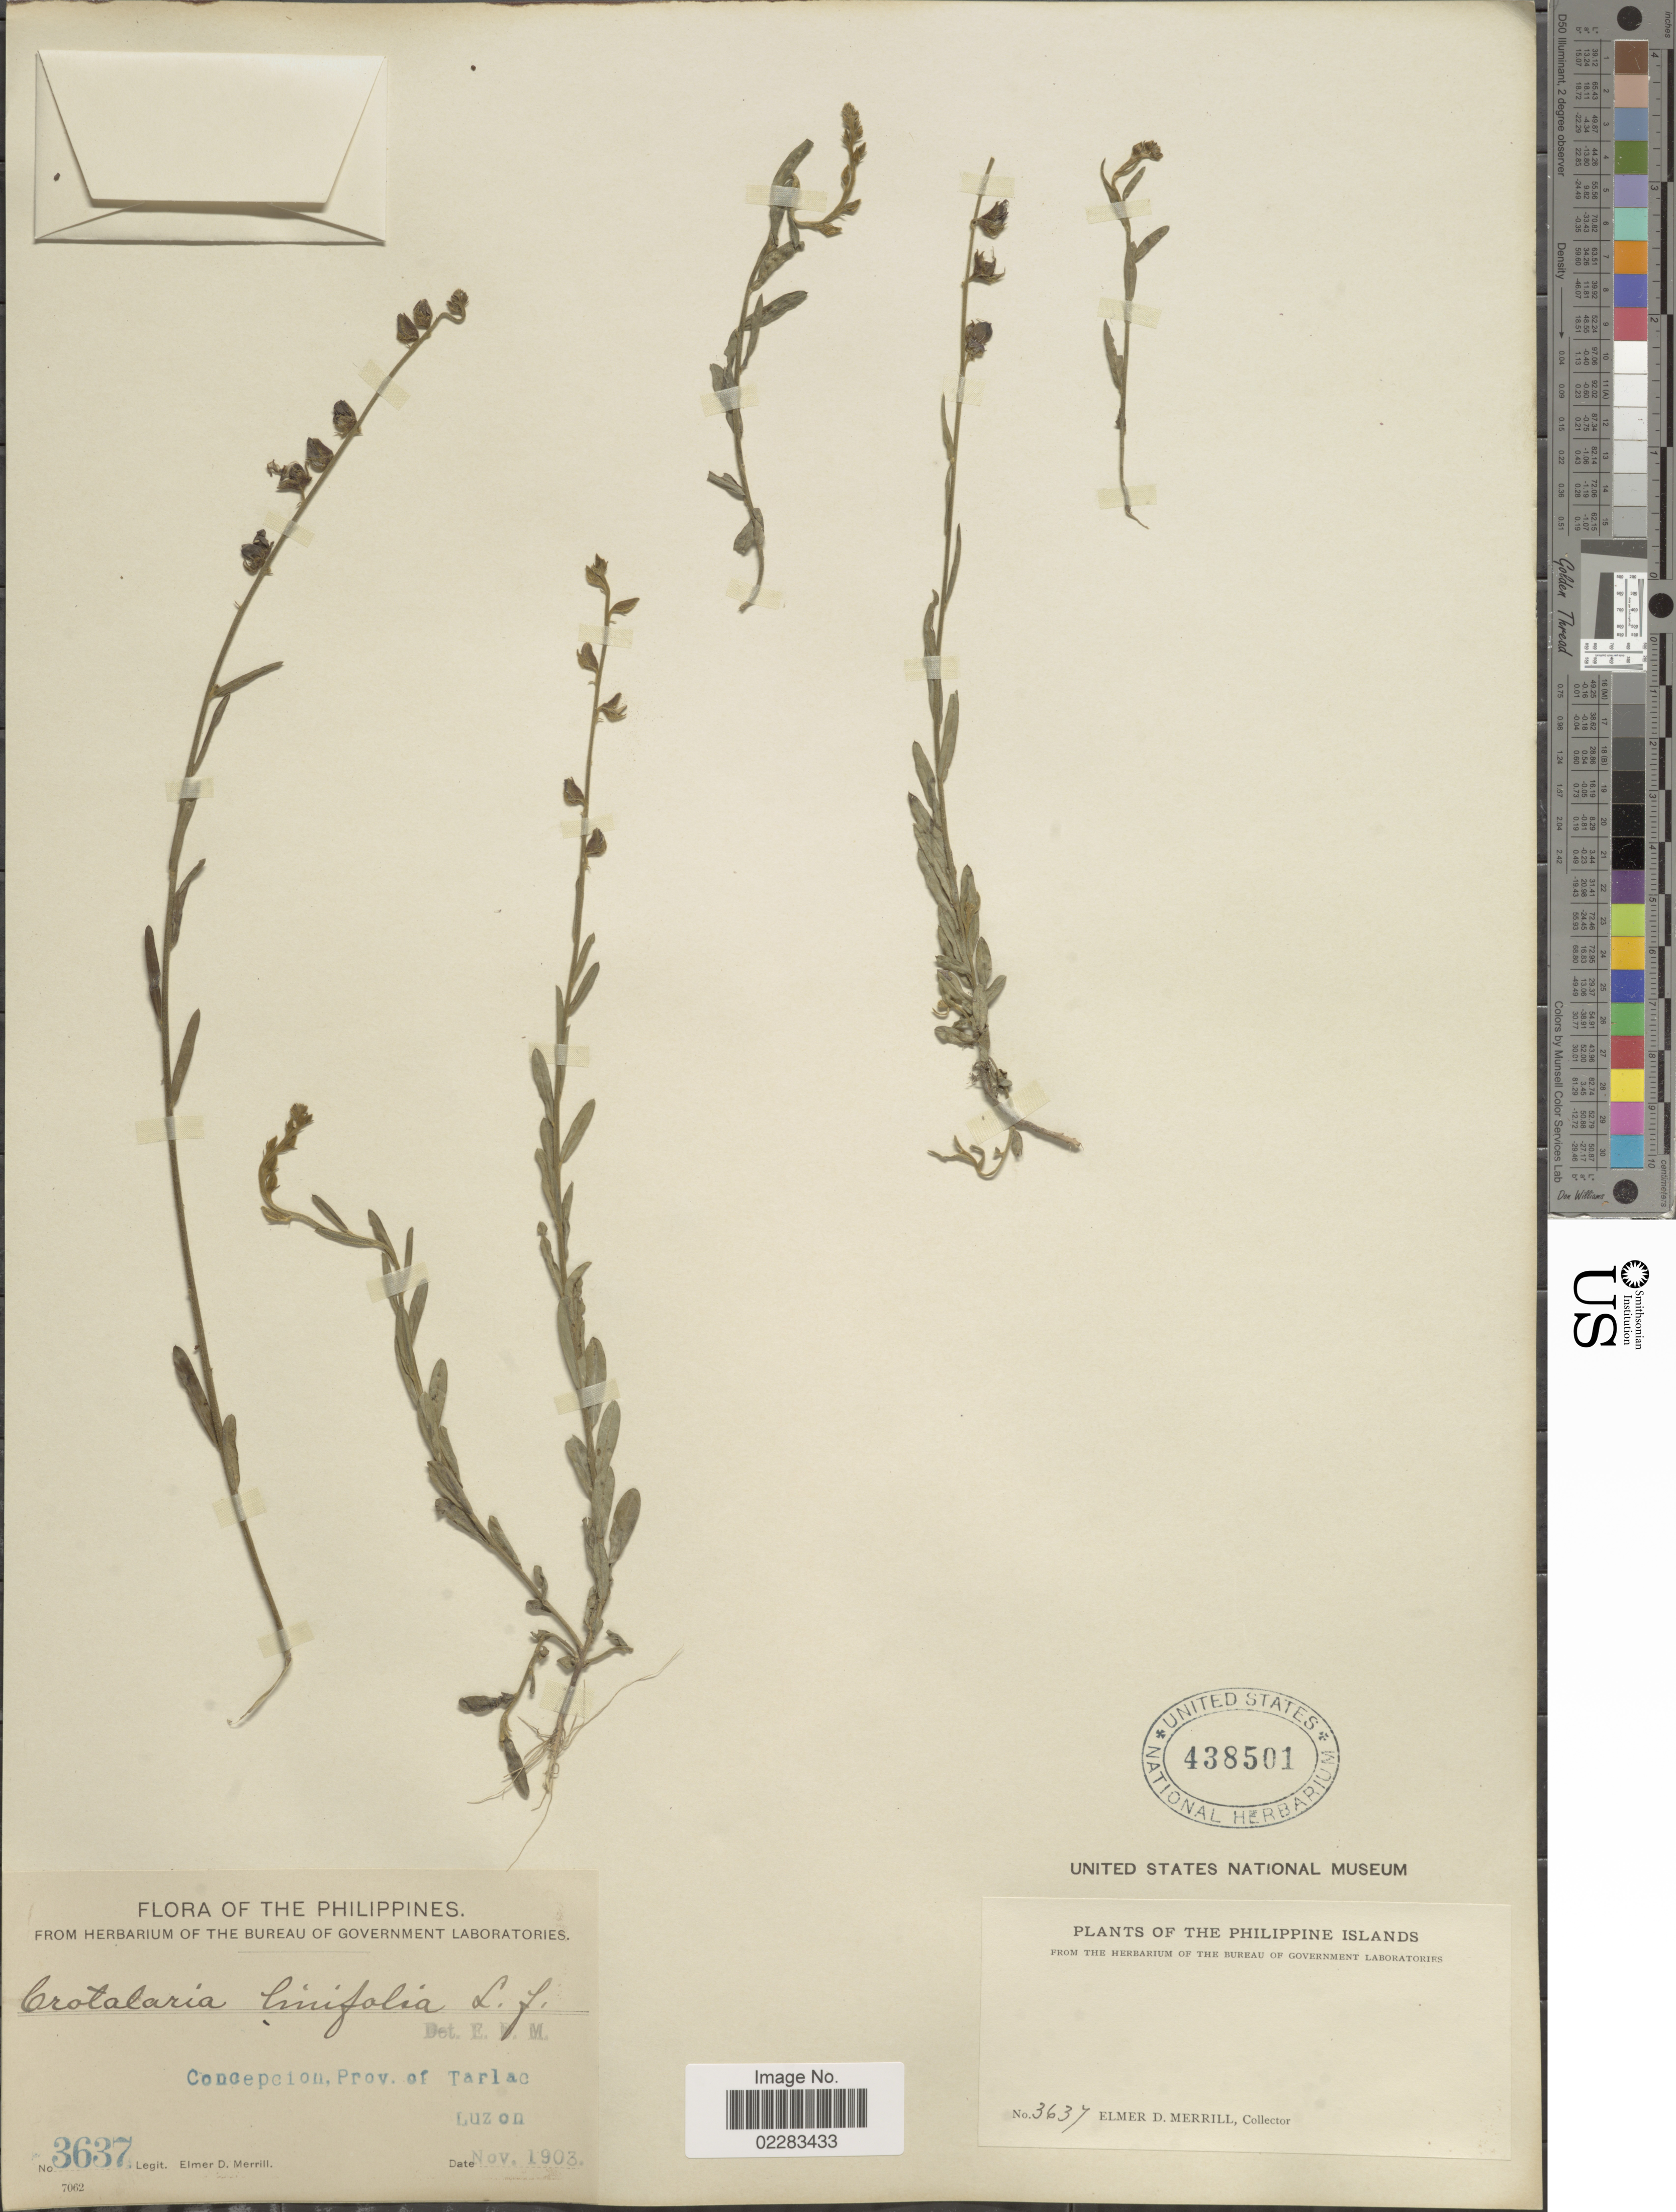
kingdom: Plantae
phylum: Tracheophyta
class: Magnoliopsida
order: Fabales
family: Fabaceae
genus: Crotalaria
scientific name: Crotalaria linifolia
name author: L. f.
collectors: E. D. Merrill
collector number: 3637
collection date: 1903-11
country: Philippines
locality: The Philippine Islands, Concepcion, Prov, of Tarlac, Luzon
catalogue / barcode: US 438501